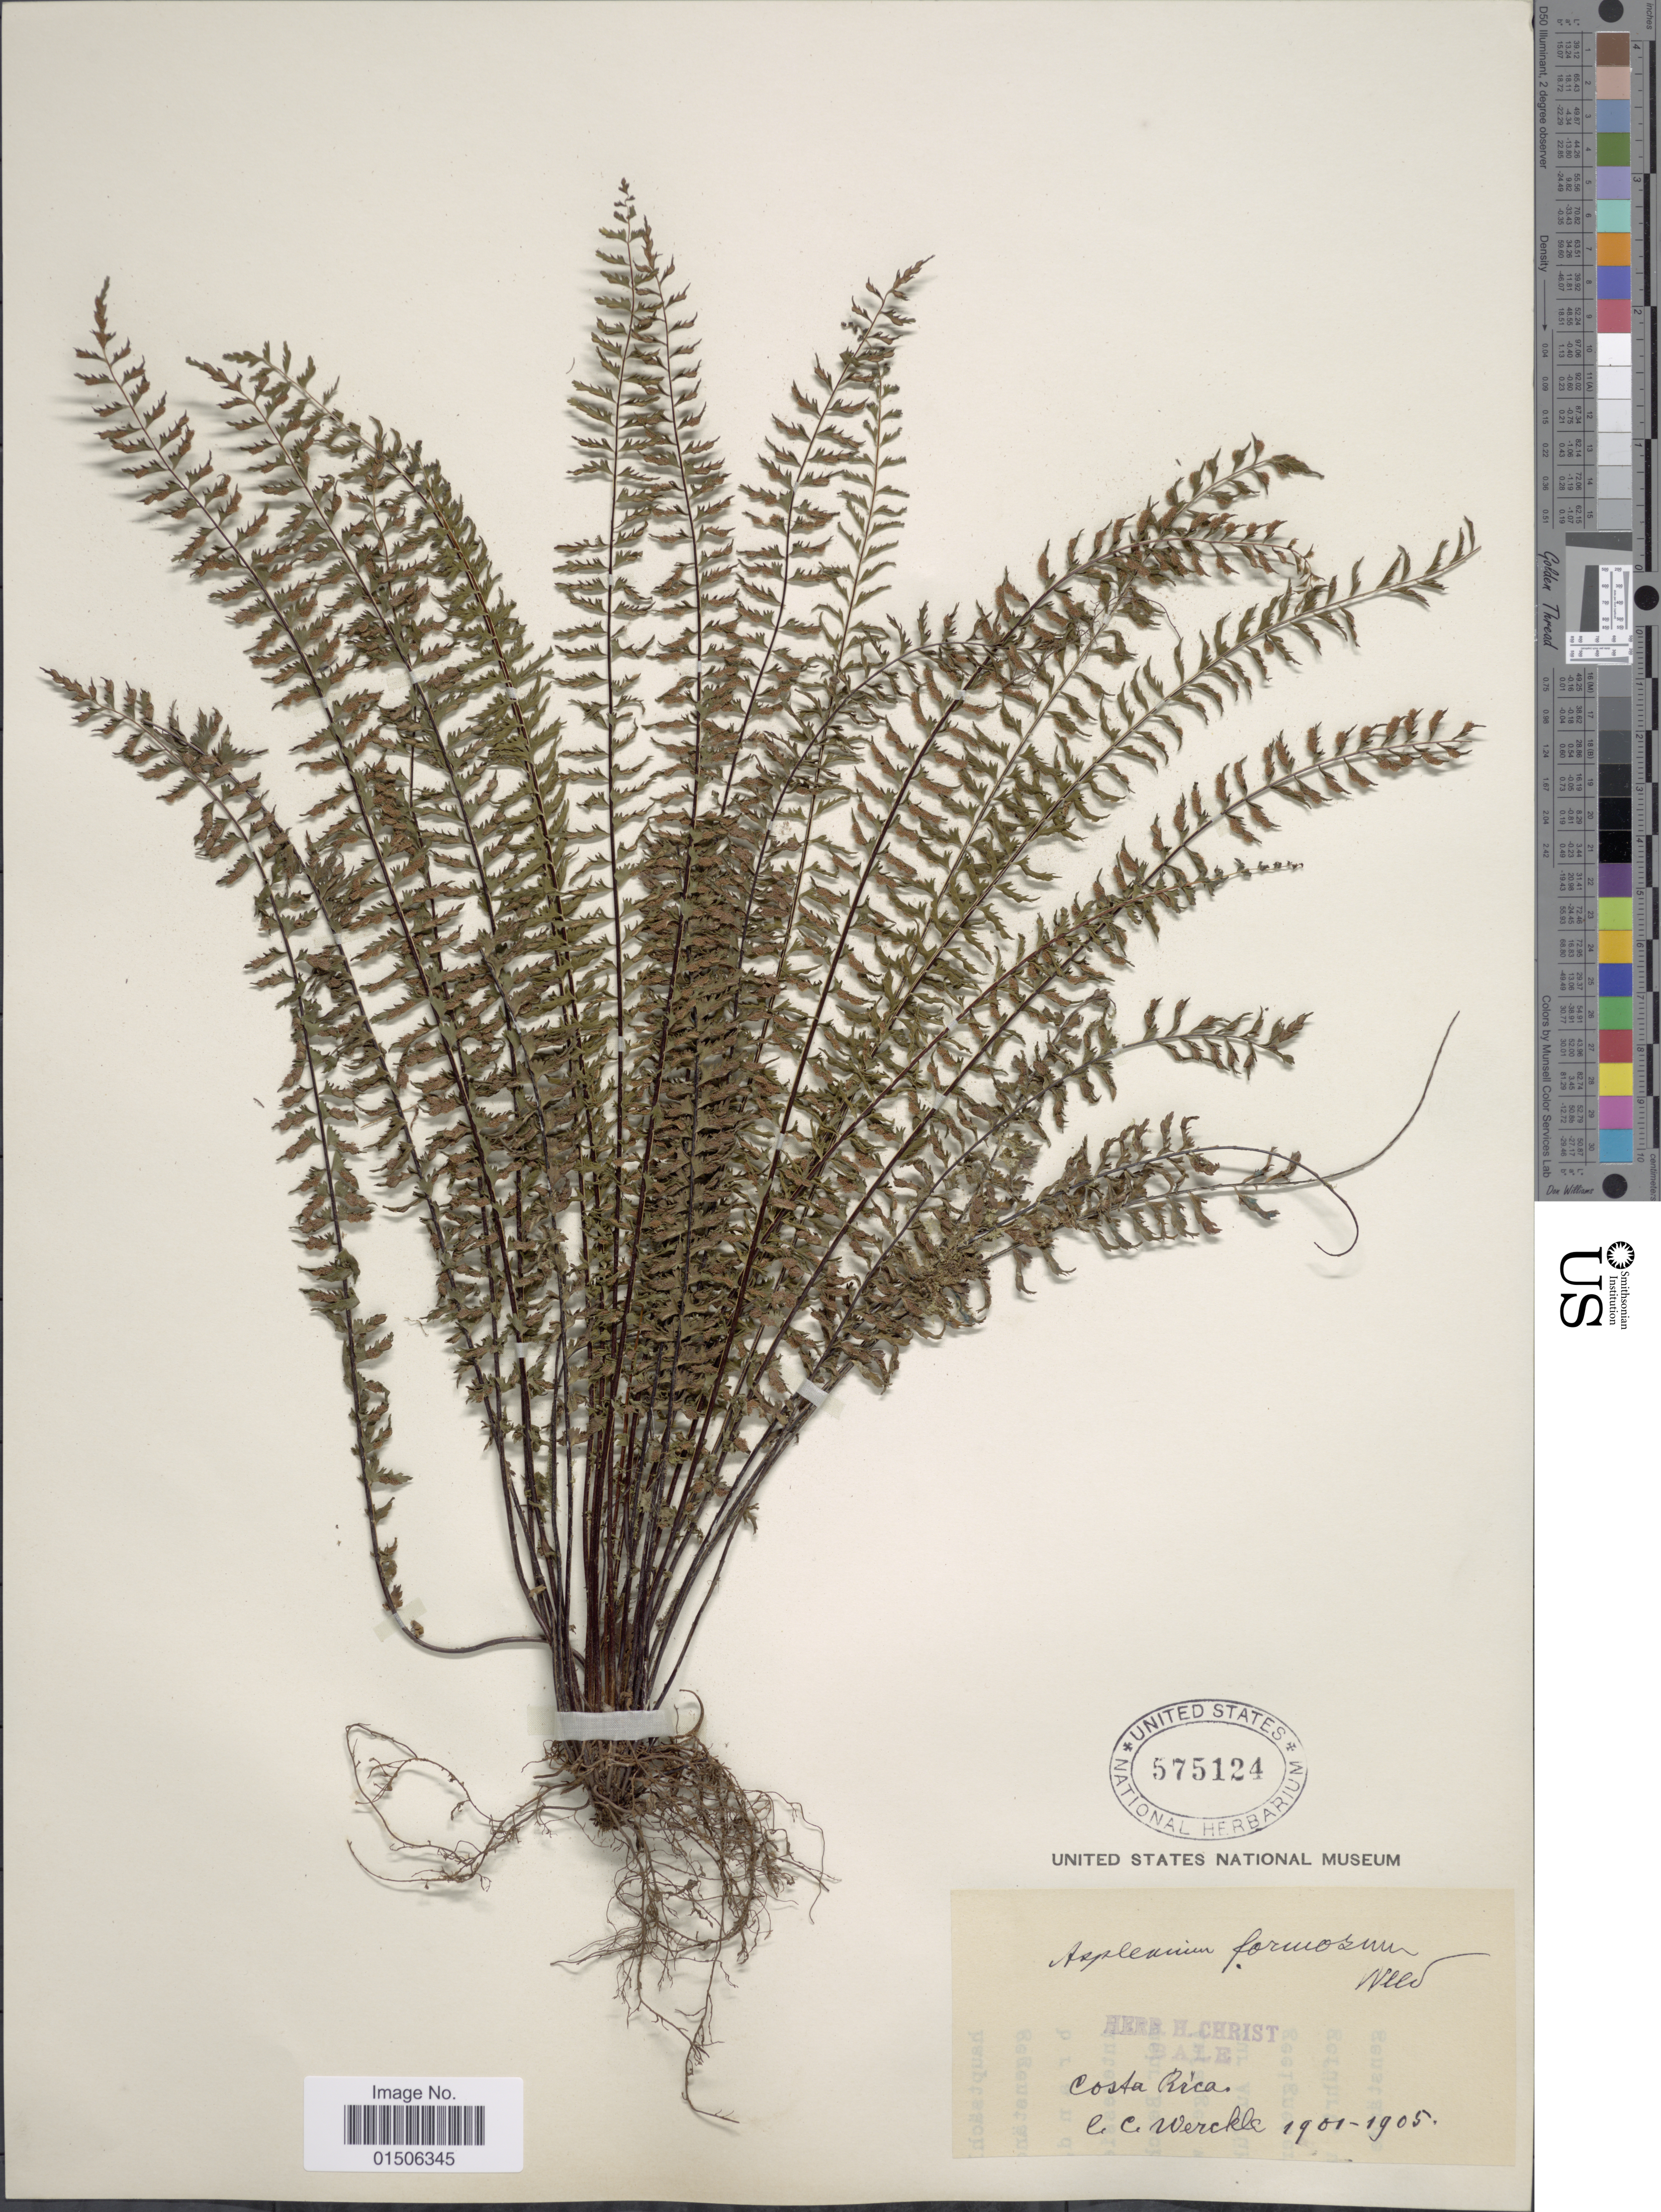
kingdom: Plantae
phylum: Tracheophyta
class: Polypodiopsida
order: Polypodiales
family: Aspleniaceae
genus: Asplenium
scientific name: Asplenium formosum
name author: Willd.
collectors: C. C Wercklé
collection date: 1901/1905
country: Costa Rica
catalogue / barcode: US 575124